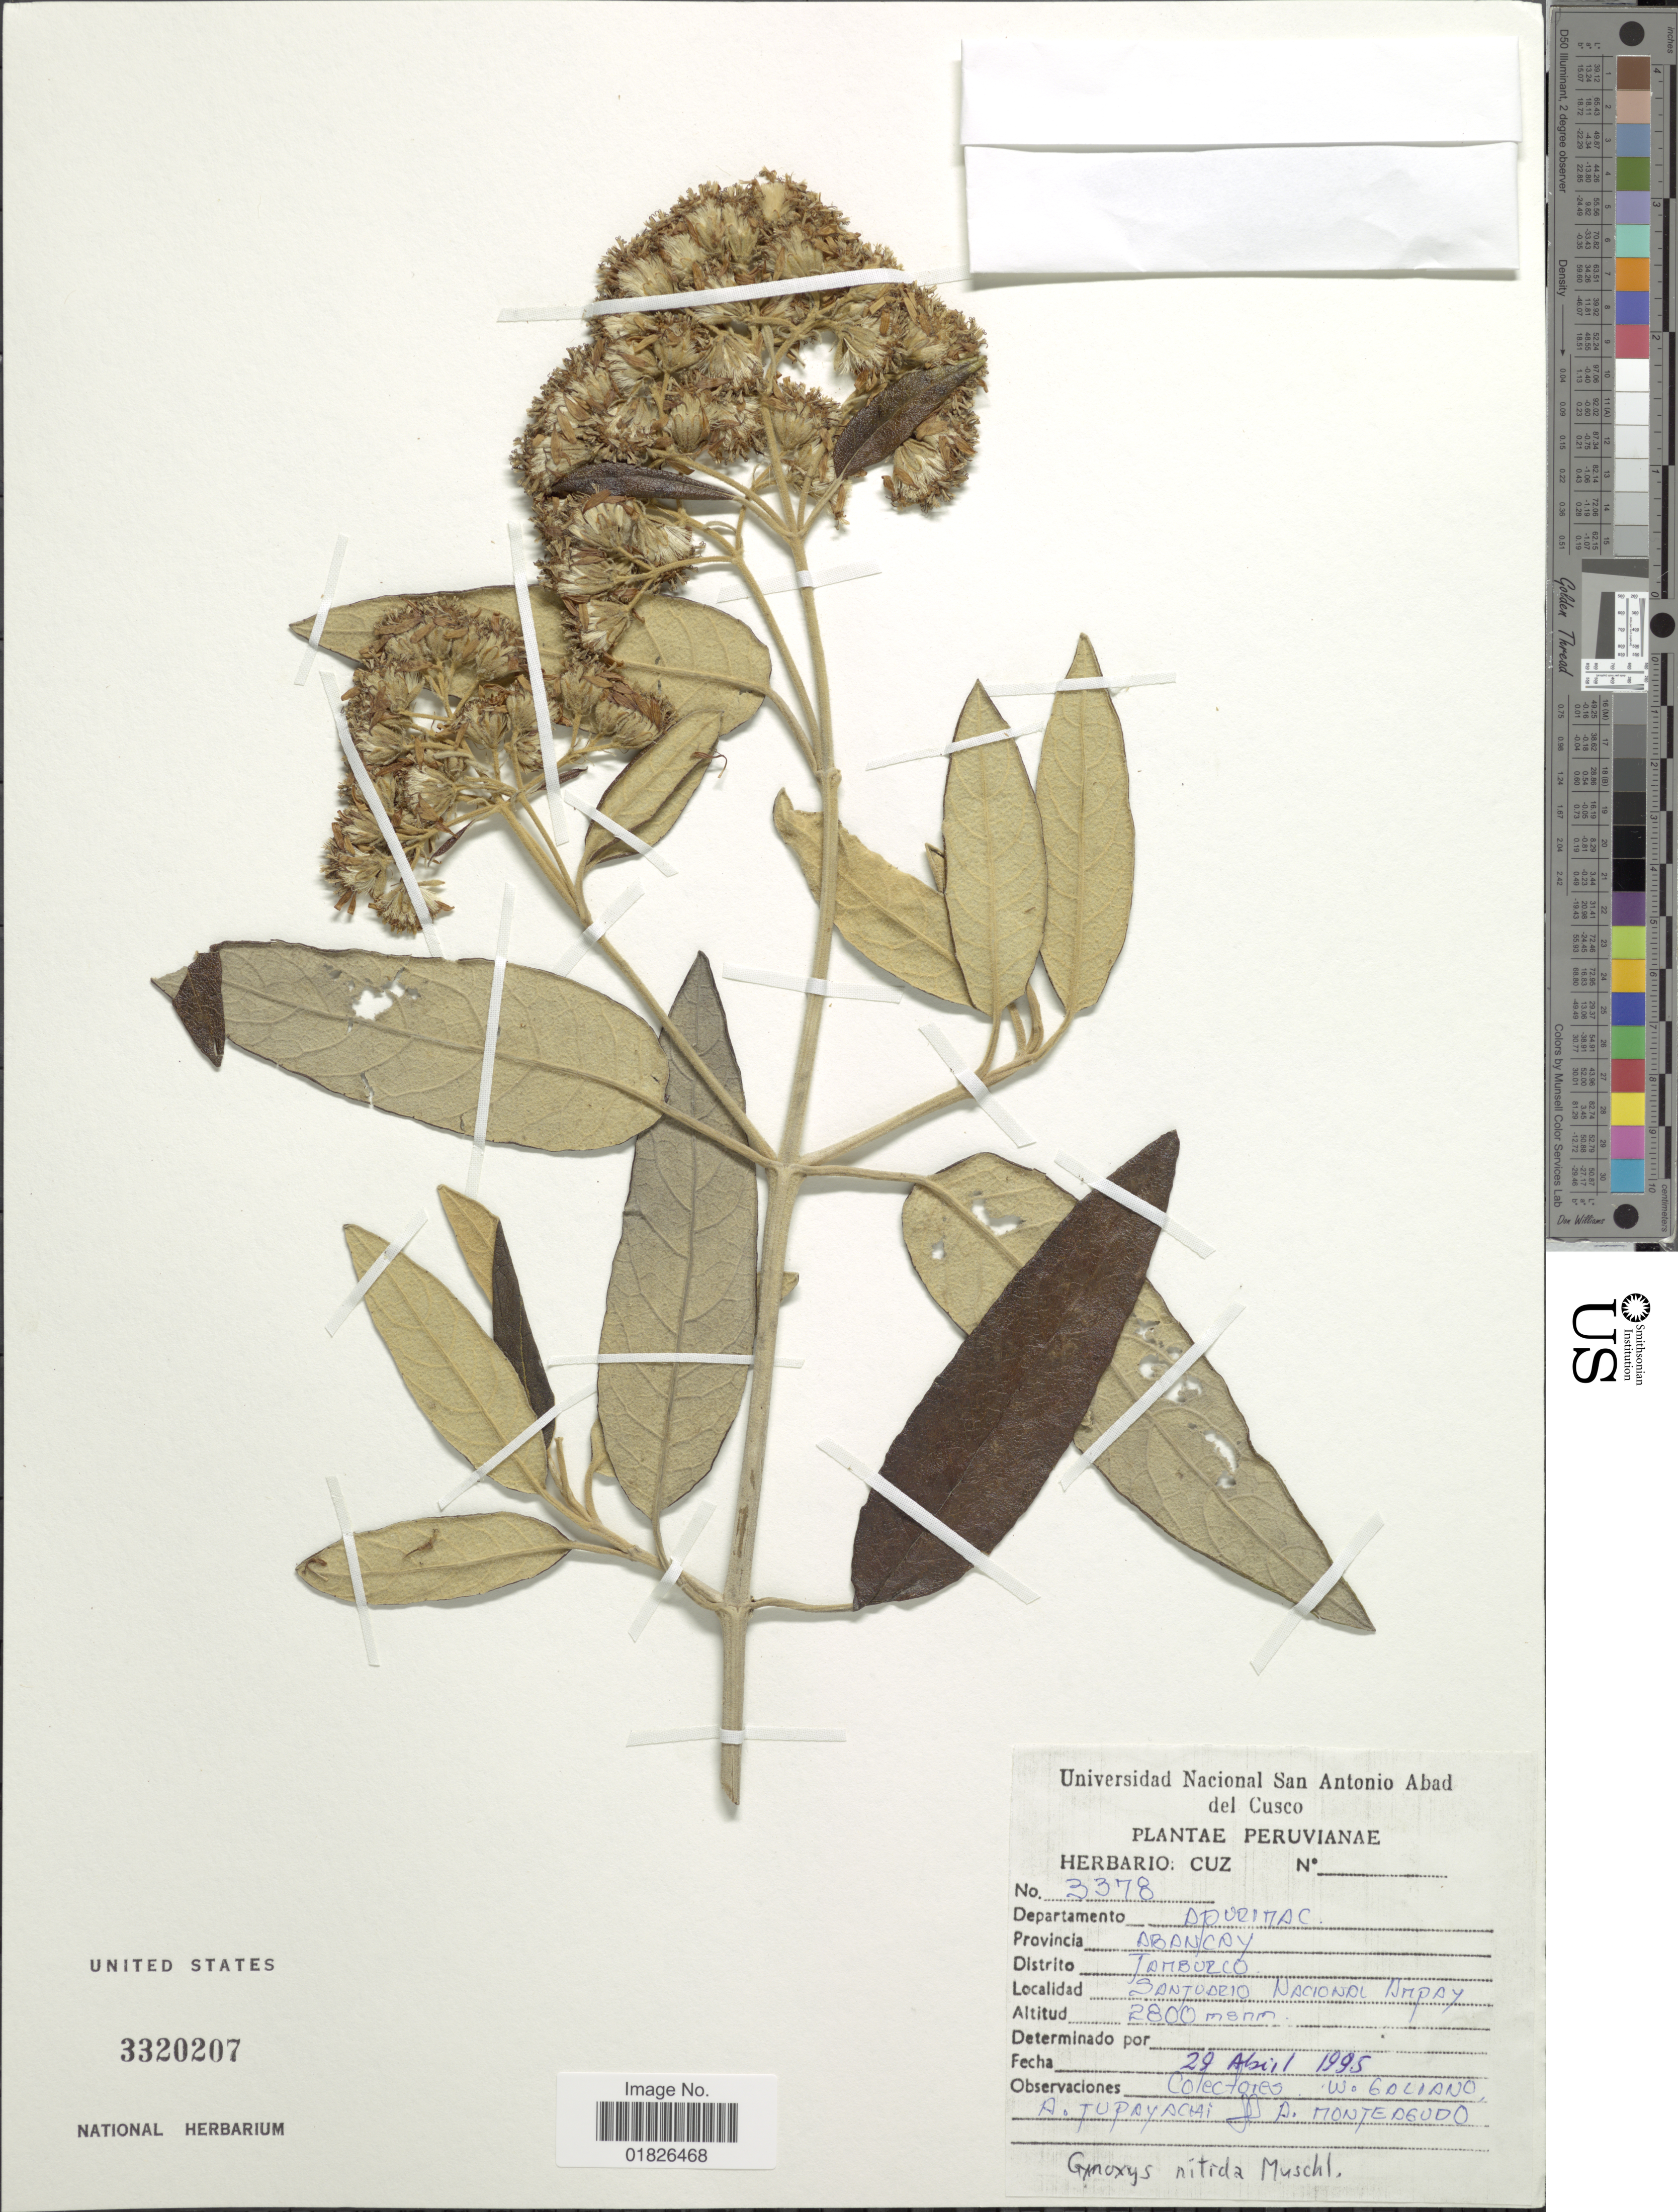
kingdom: Plantae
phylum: Tracheophyta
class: Magnoliopsida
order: Asterales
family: Asteraceae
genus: Gynoxys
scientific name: Gynoxys nitida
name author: Muschl.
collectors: W. Galiano, A. Tupayachi H. & A. Monteagudo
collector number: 3378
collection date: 1995-04-29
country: Peru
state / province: Apurímac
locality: Provincia Abancay, Distrito Tamburco, Santuario Nacional Ampay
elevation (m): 2800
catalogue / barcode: US 3320207